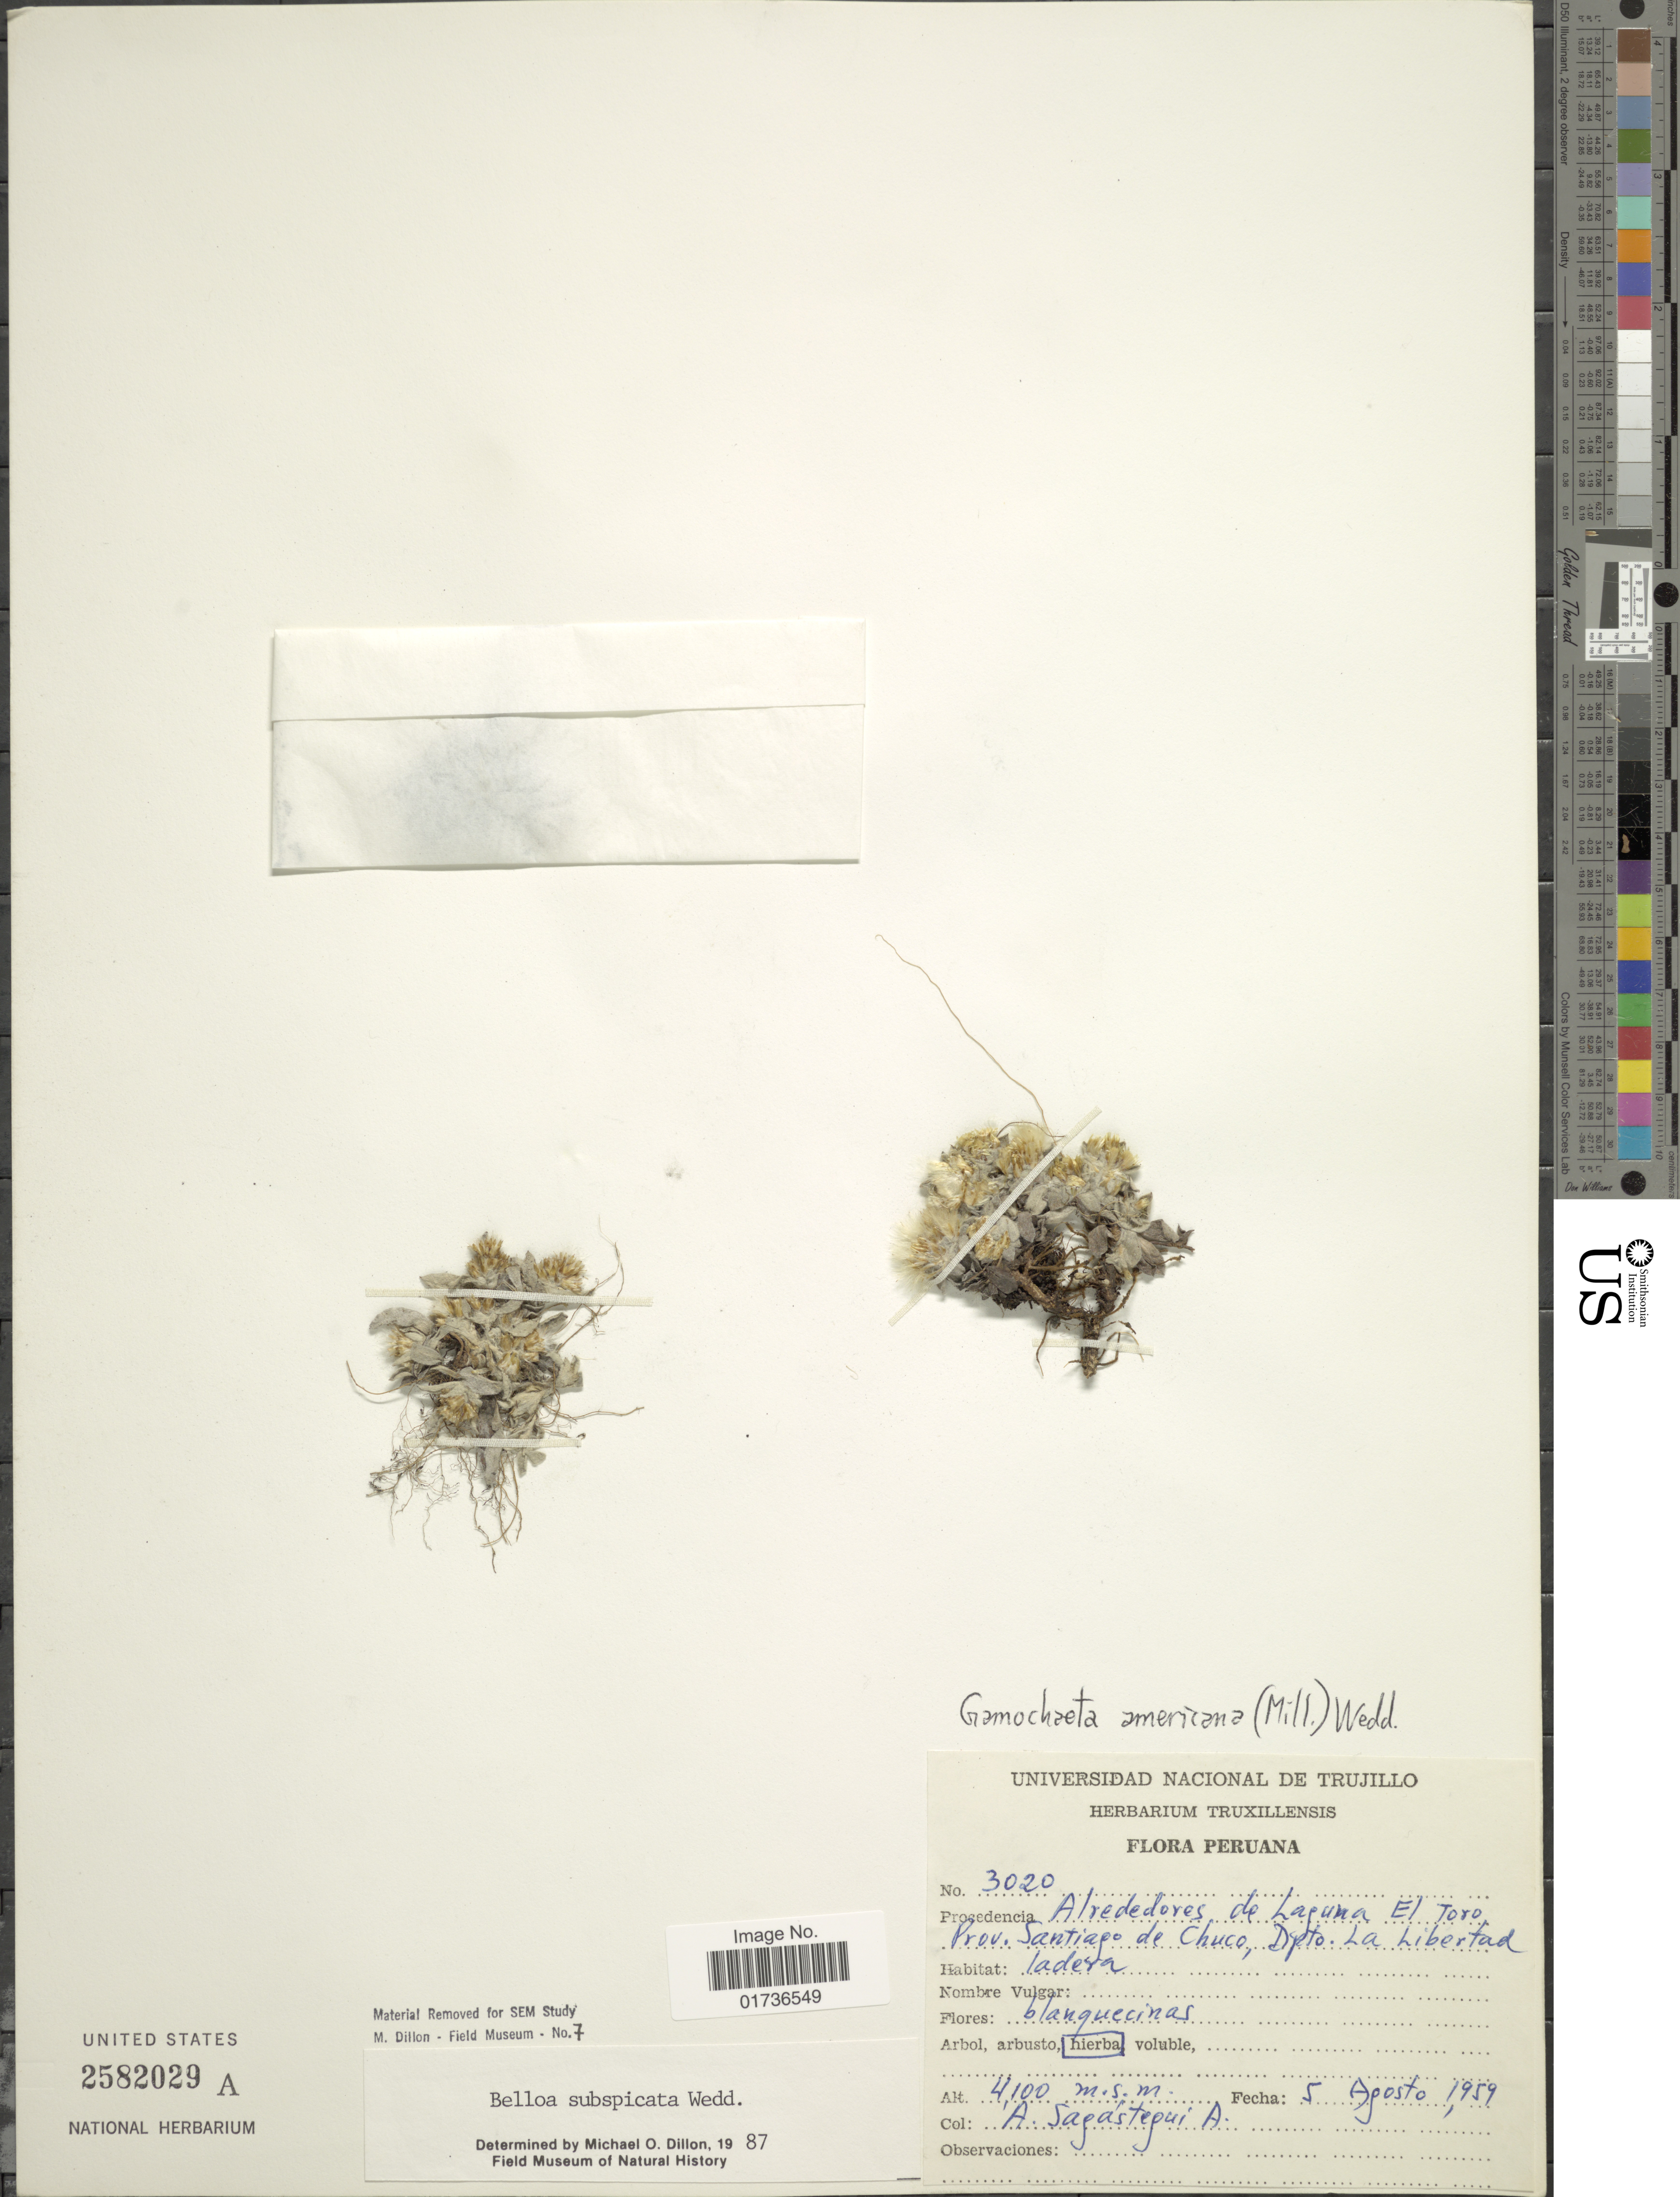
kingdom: Plantae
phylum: Tracheophyta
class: Magnoliopsida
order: Asterales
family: Asteraceae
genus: Mniodes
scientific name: Mniodes subspicata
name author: (Wedd.) S.E. Freire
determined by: Dillon, M. O.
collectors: A. Sagástegui A.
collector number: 3020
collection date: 1959-08-05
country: Peru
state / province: La Libertad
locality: Alredores de Laguna El Toro, Prov. Santiago de Chuco, Depto La Libertad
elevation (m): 4100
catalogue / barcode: US 2582029A